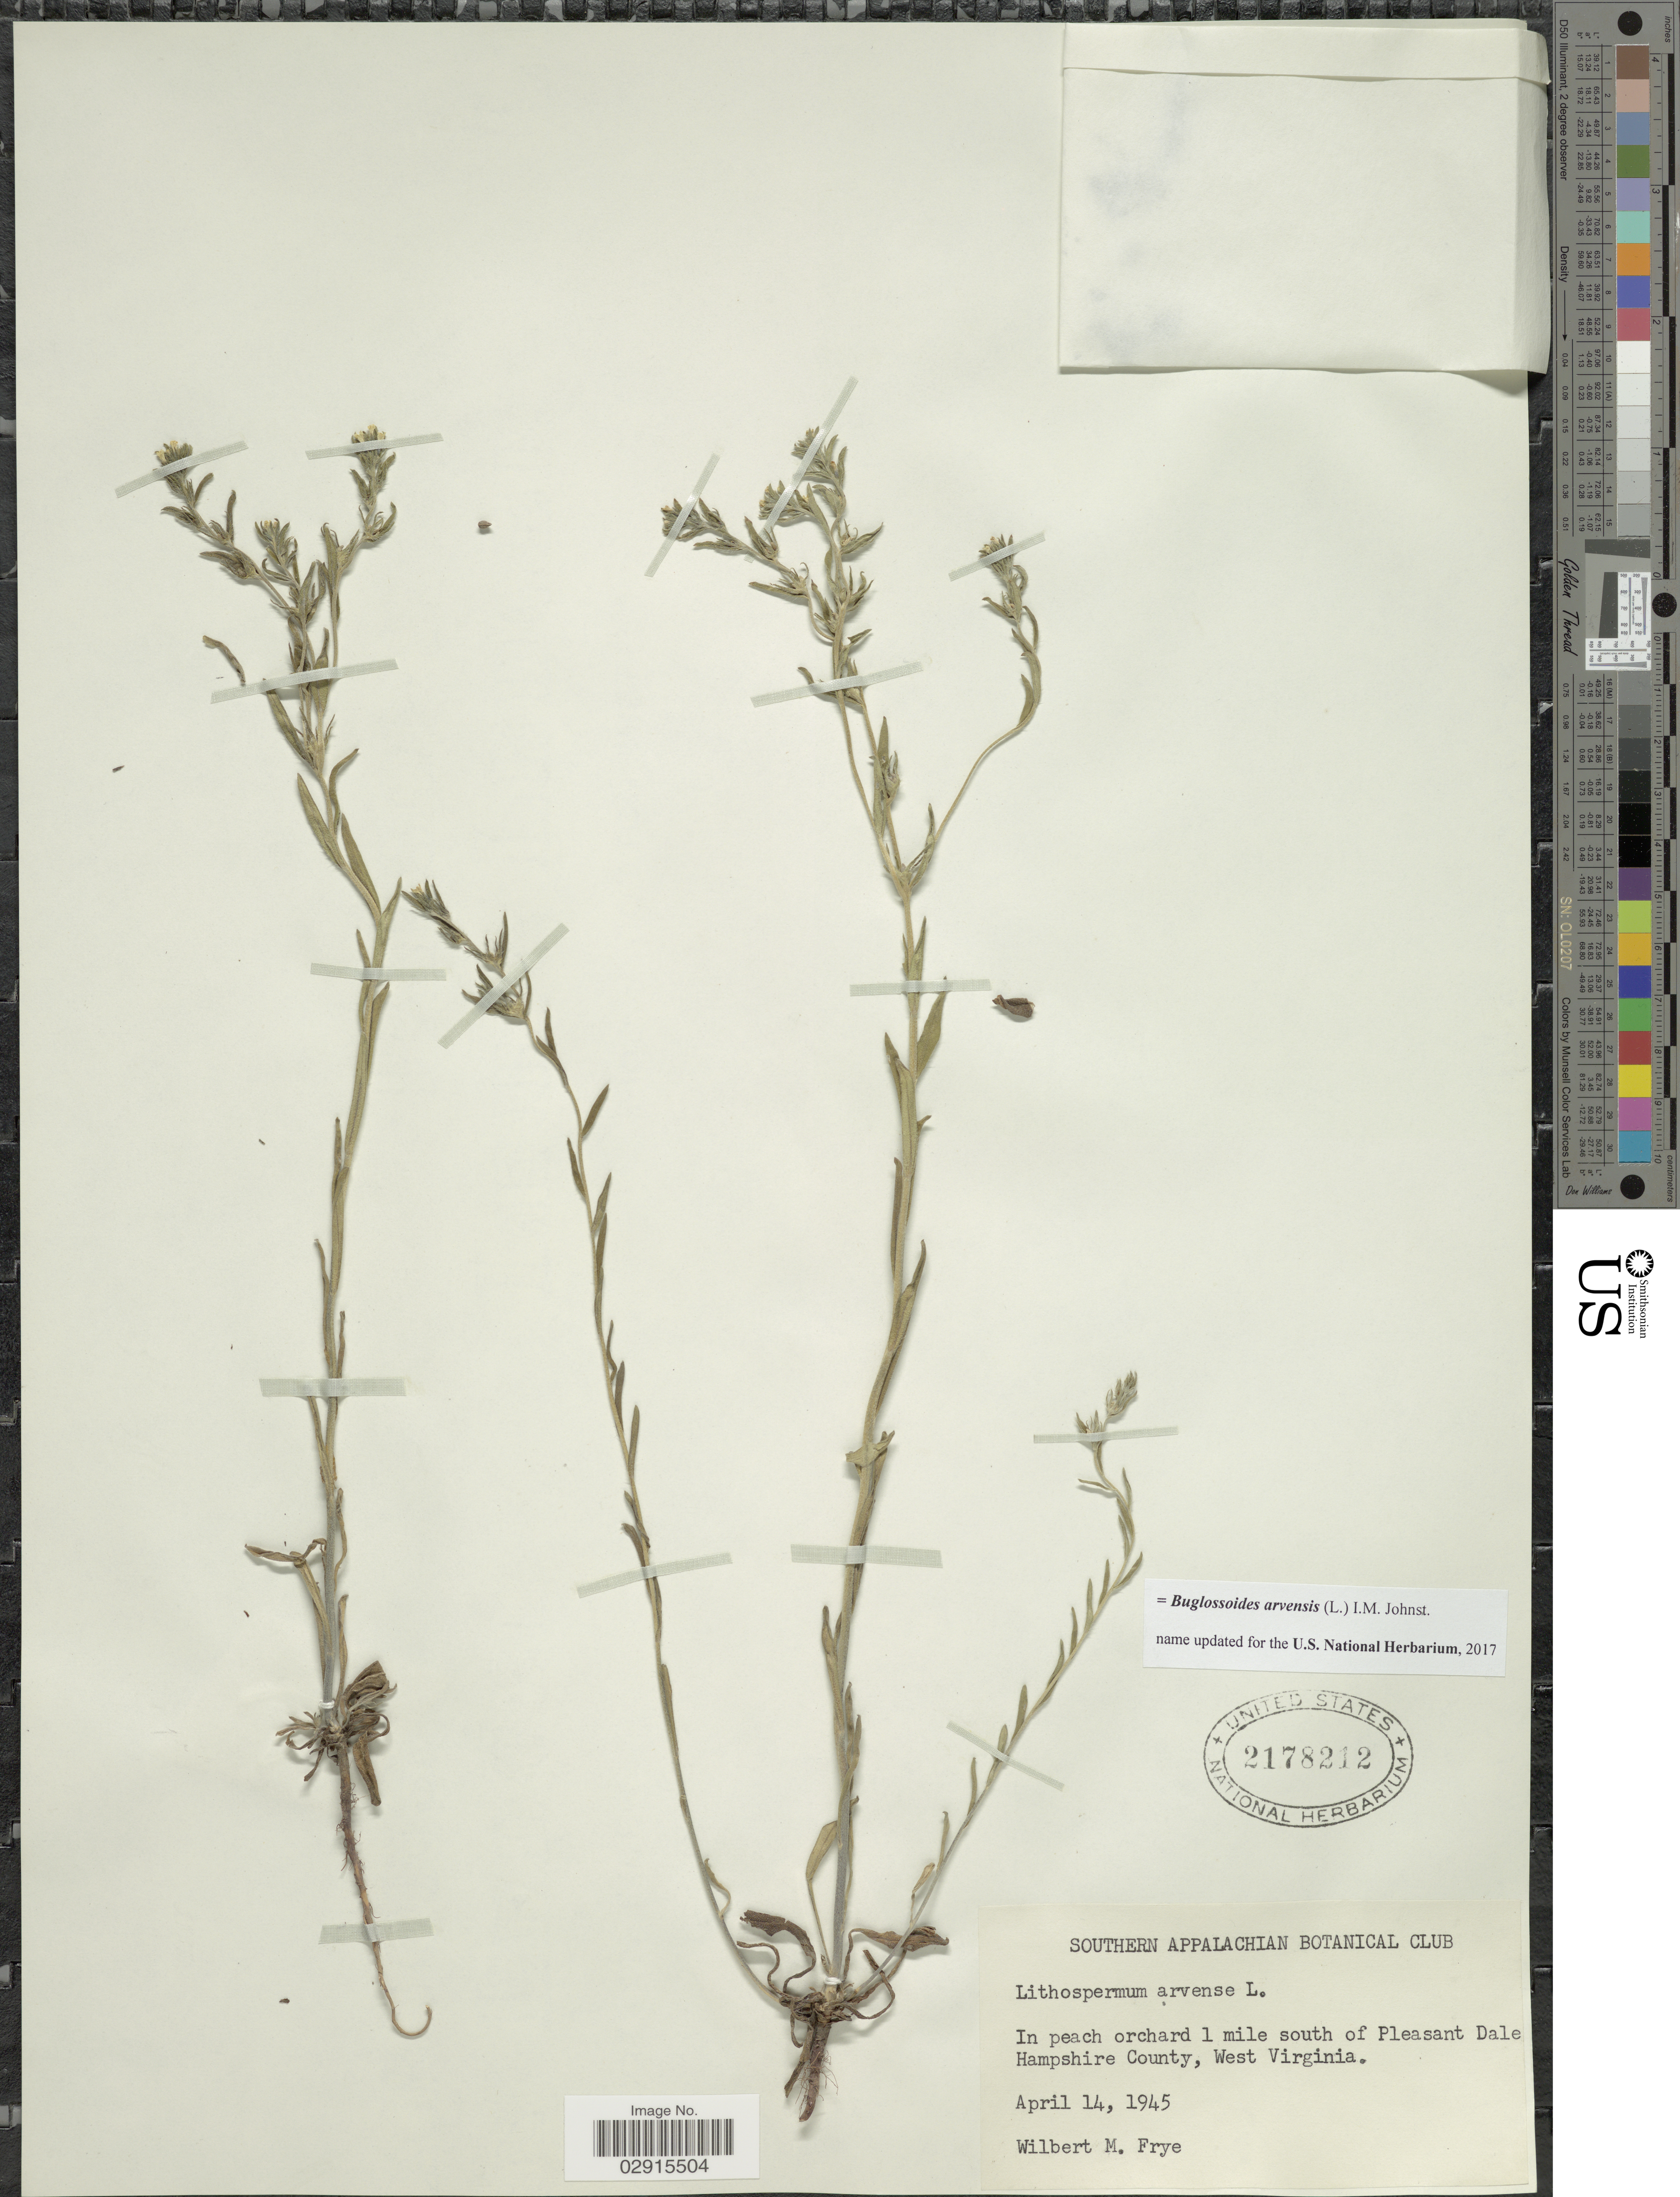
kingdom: Plantae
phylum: Tracheophyta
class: Magnoliopsida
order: Boraginales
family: Boraginaceae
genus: Buglossoides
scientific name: Buglossoides arvensis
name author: (L.) I.M. Johnst.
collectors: W. Frye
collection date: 1945-04-14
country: United States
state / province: West Virginia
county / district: Hampshire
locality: In peach orchard 1 mile south of Pleasant Dale Hampshire County.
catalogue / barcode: US 2178212